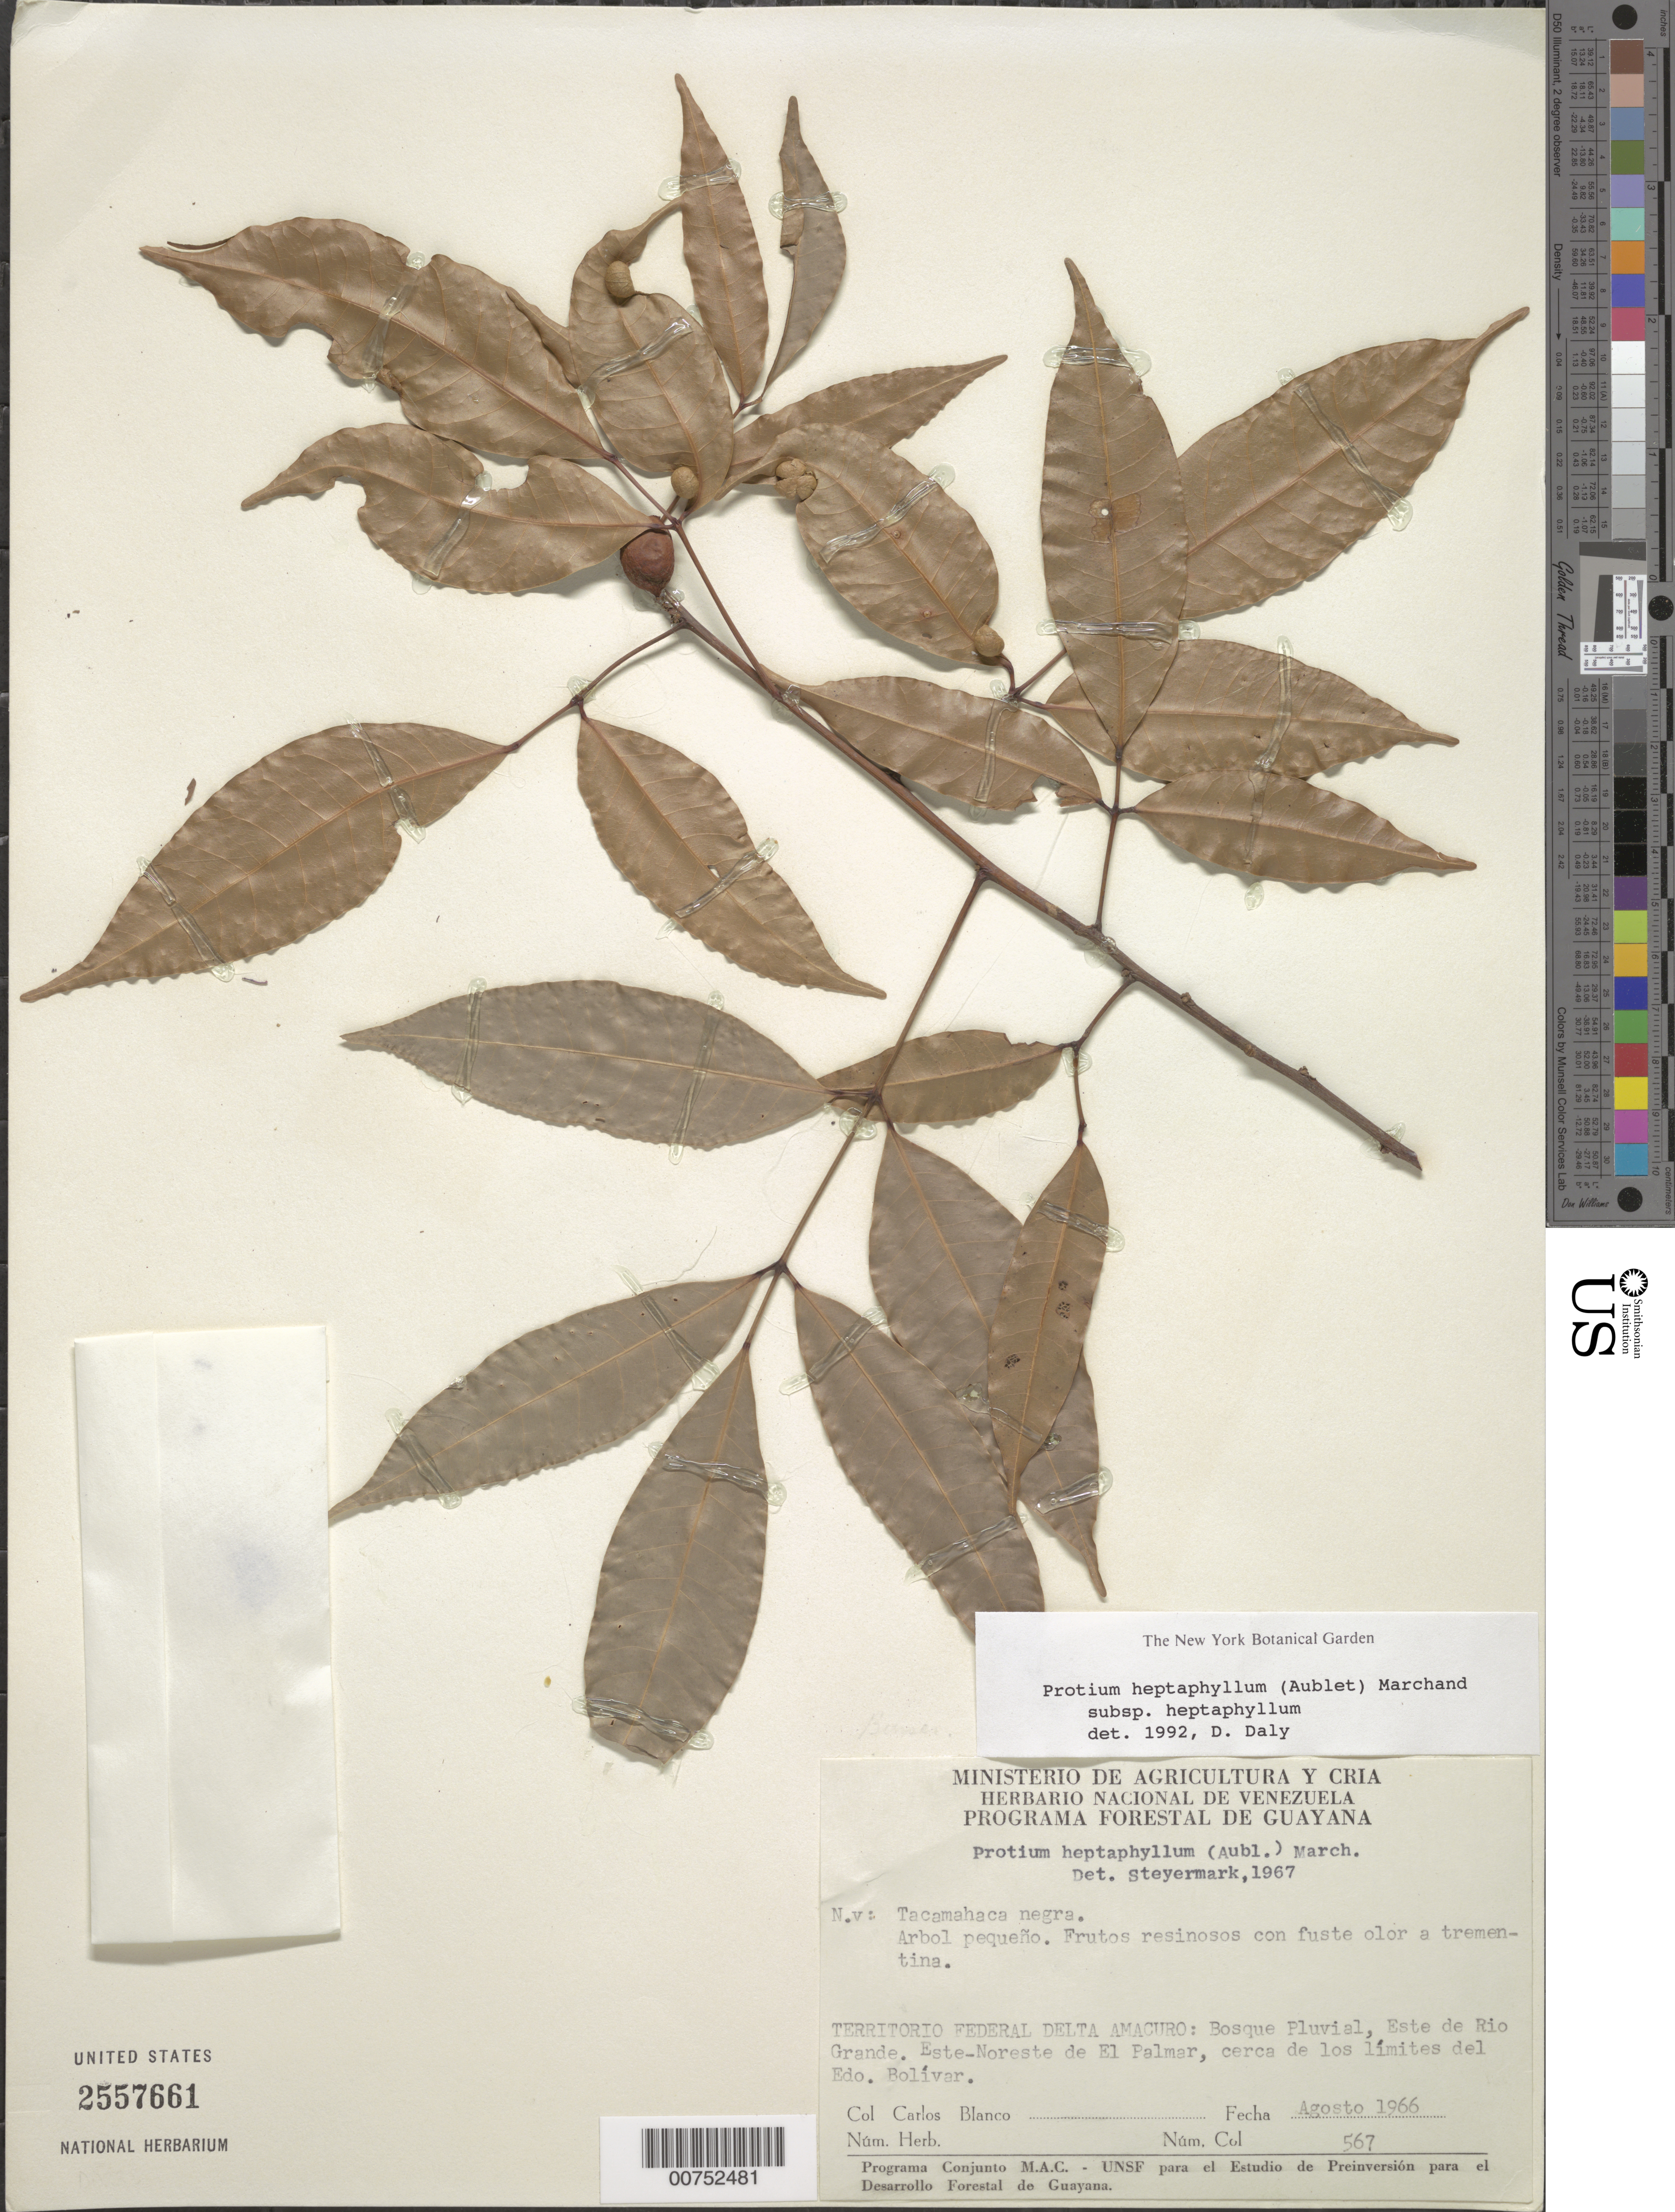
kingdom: Plantae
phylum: Tracheophyta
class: Magnoliopsida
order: Sapindales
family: Burseraceae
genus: Protium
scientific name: Protium heptaphyllum subsp. heptaphyllum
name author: (Aubl.) Marchand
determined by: Daly, D. C.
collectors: C. A. Blanco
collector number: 567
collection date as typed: Aug-66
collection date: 1966-08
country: Venezuela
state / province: Delta Amacuro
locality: Río Grande, Este de; Este-Noreste de El Palmar, cerca de los limites del Estado Bolívar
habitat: Rainforest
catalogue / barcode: US 2557661